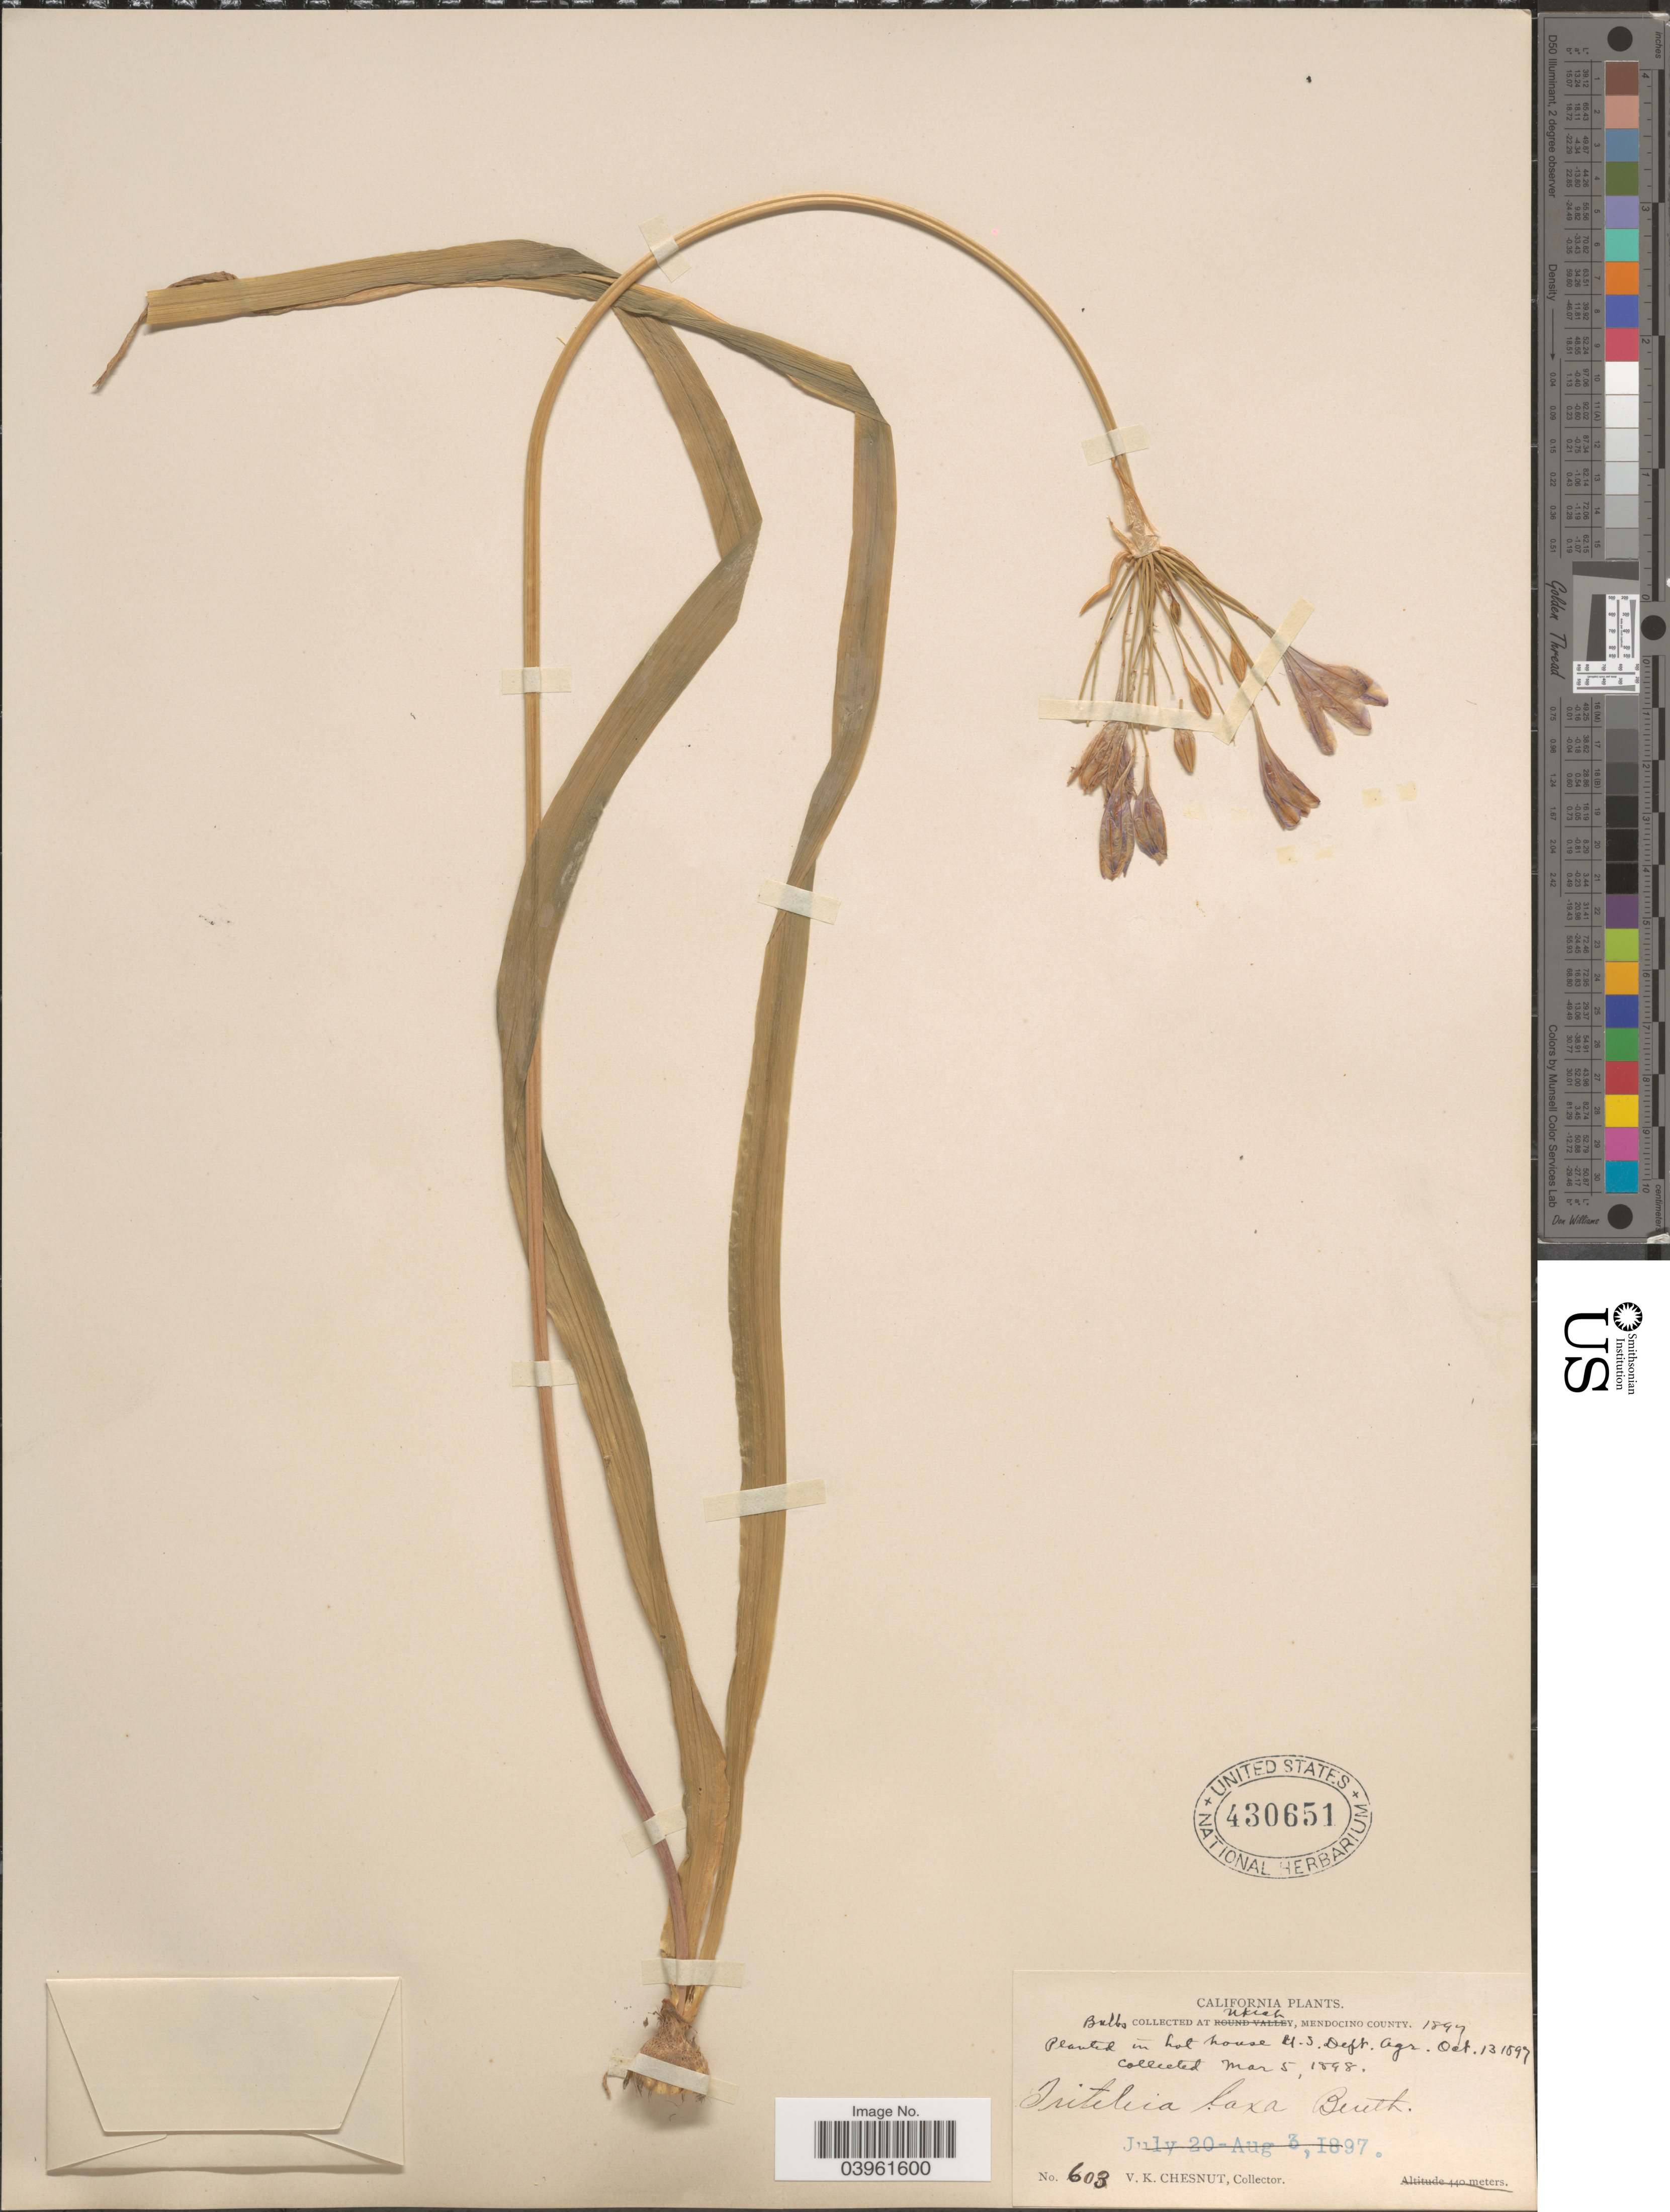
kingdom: Plantae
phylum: Tracheophyta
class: Liliopsida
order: Asparagales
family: Asparagaceae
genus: Triteleia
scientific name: Triteleia laxa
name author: Benth.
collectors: V. Chesnut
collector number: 603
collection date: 1897-10-13/1898-03-05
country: United States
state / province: California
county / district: Mendocino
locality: At Ukiah, Mendocino County. In hot house U. S. Dept. Agr.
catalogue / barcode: US 430651